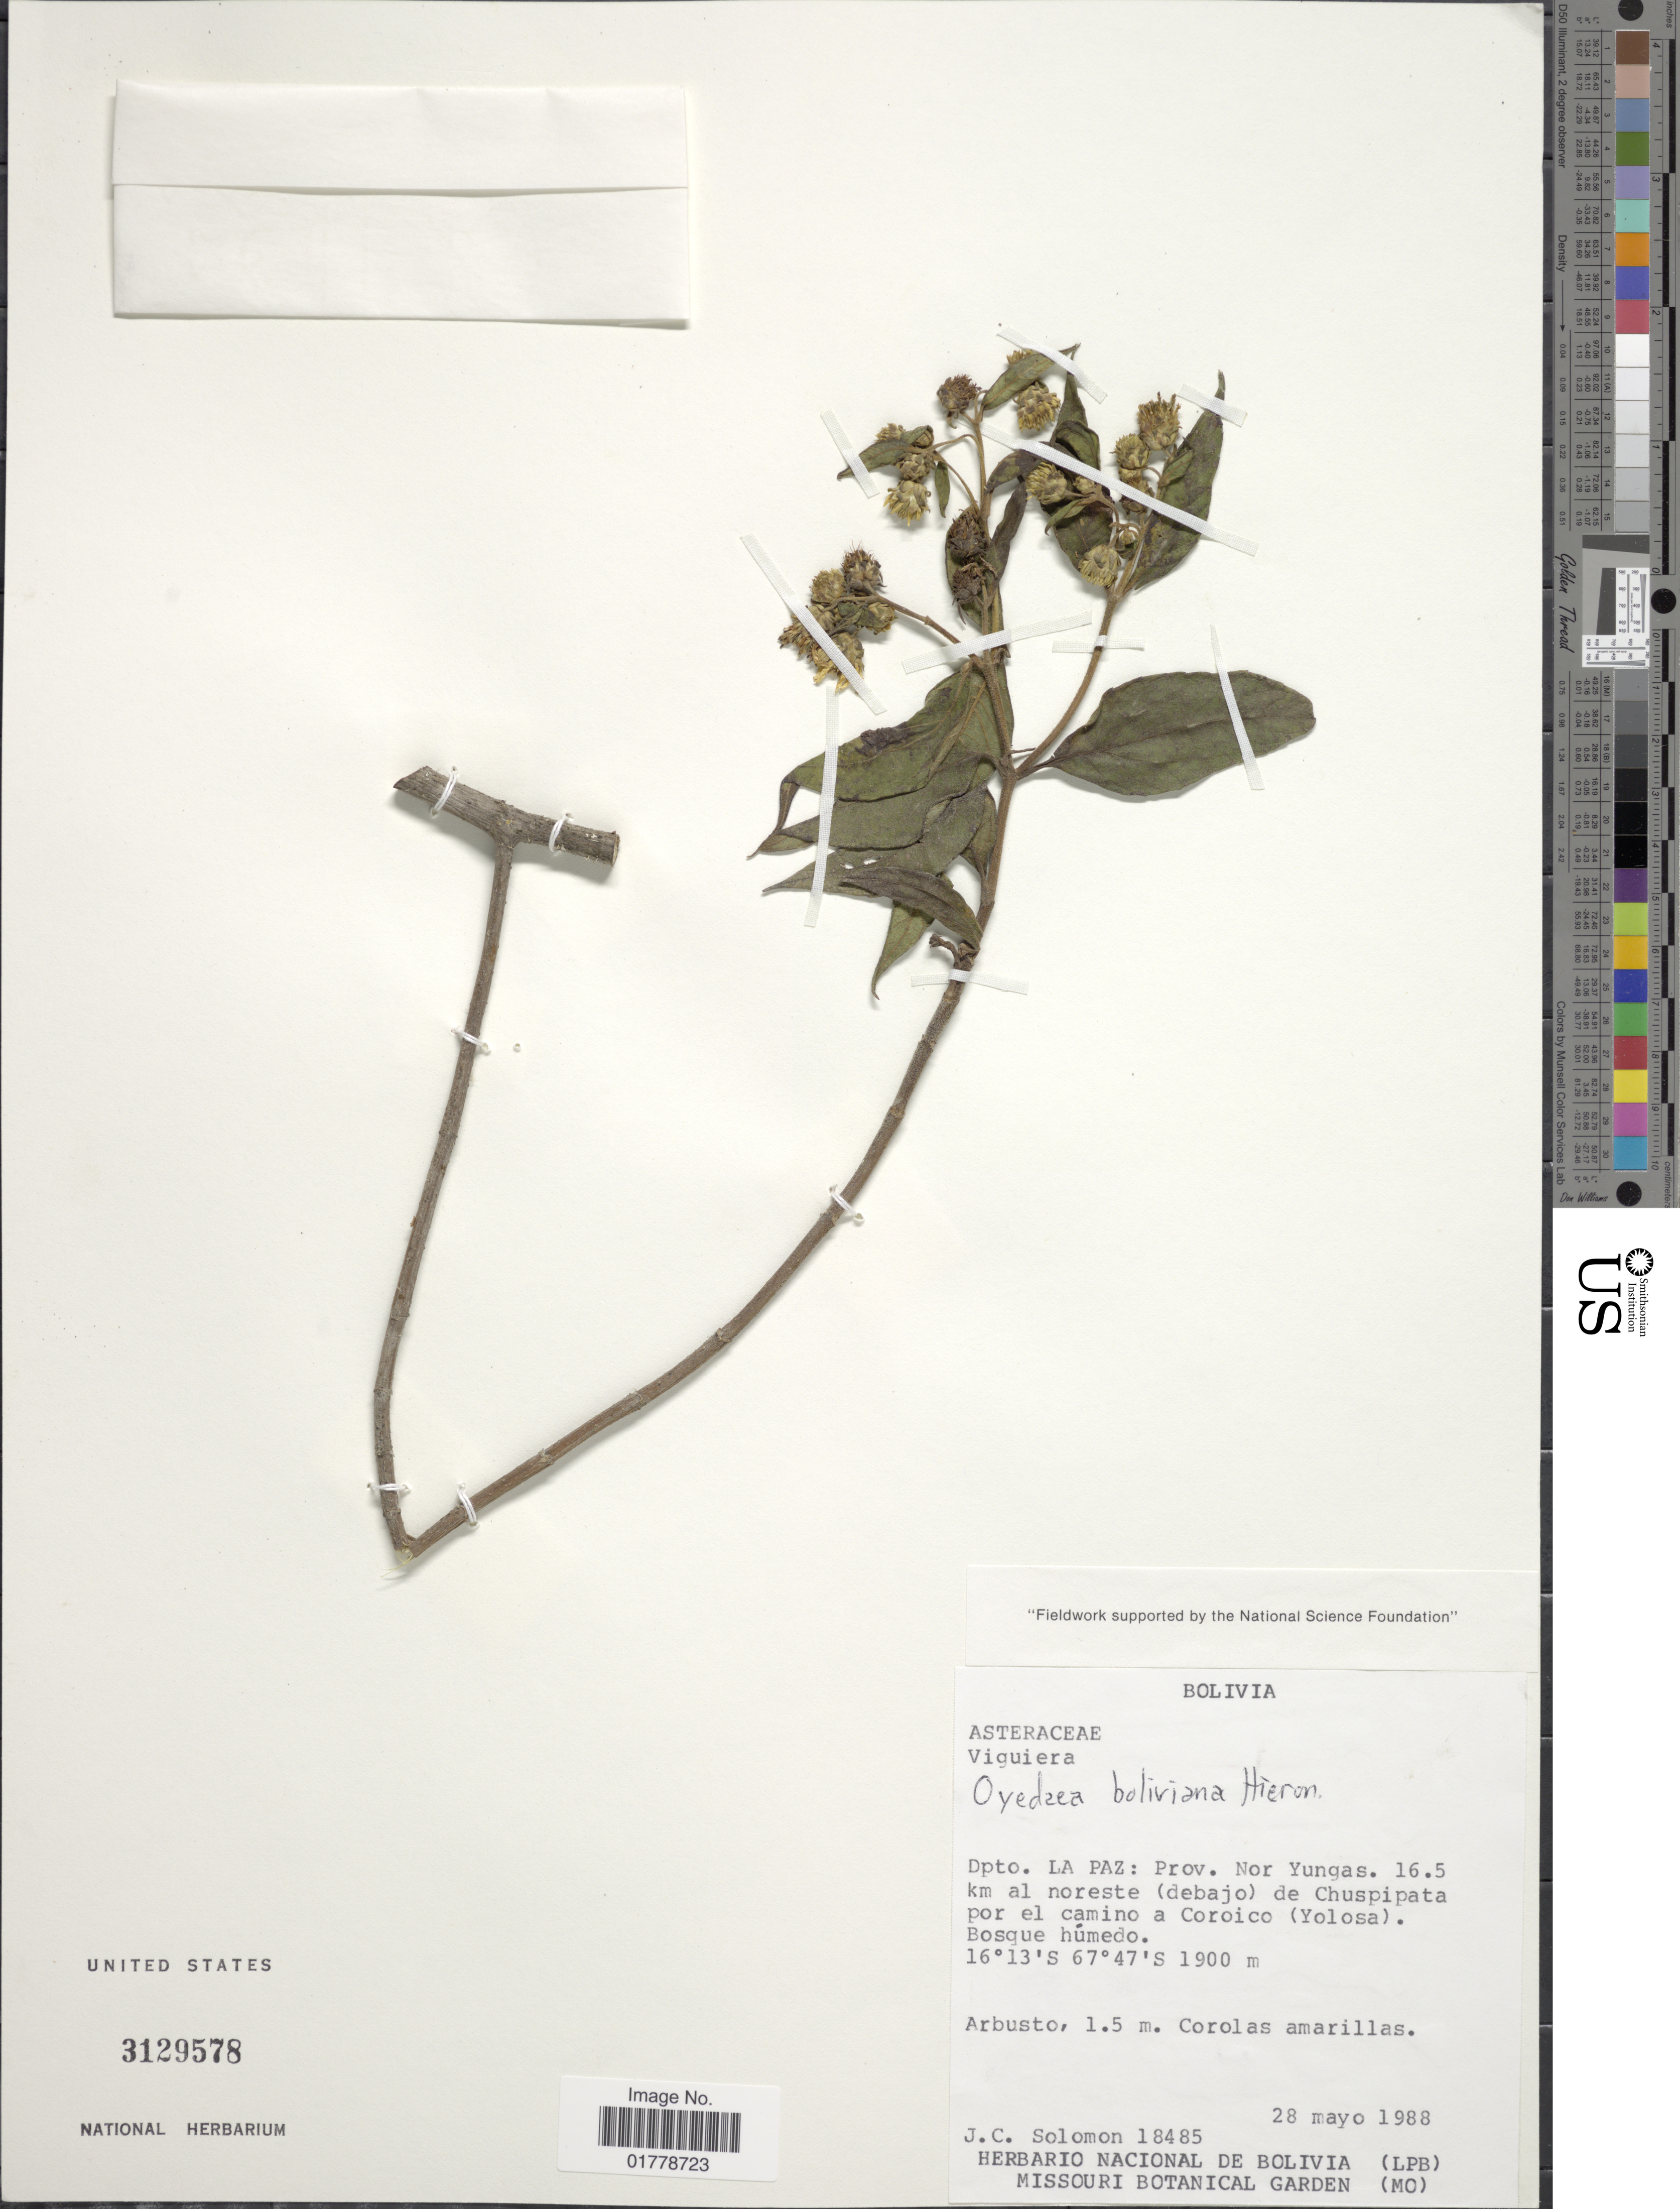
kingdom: Plantae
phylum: Tracheophyta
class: Magnoliopsida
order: Asterales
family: Asteraceae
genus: Oyedaea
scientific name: Oyedaea boliviana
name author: Britton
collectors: J. C. Solomon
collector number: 18485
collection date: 1988-05-28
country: Bolivia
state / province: La Paz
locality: Dpto. La Paz: Prov. Nur Yungas. 16.5 km al noreste (debajo) de Chuspipata por el camino a Coroico (Yolosa)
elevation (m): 1900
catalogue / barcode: US 3129578